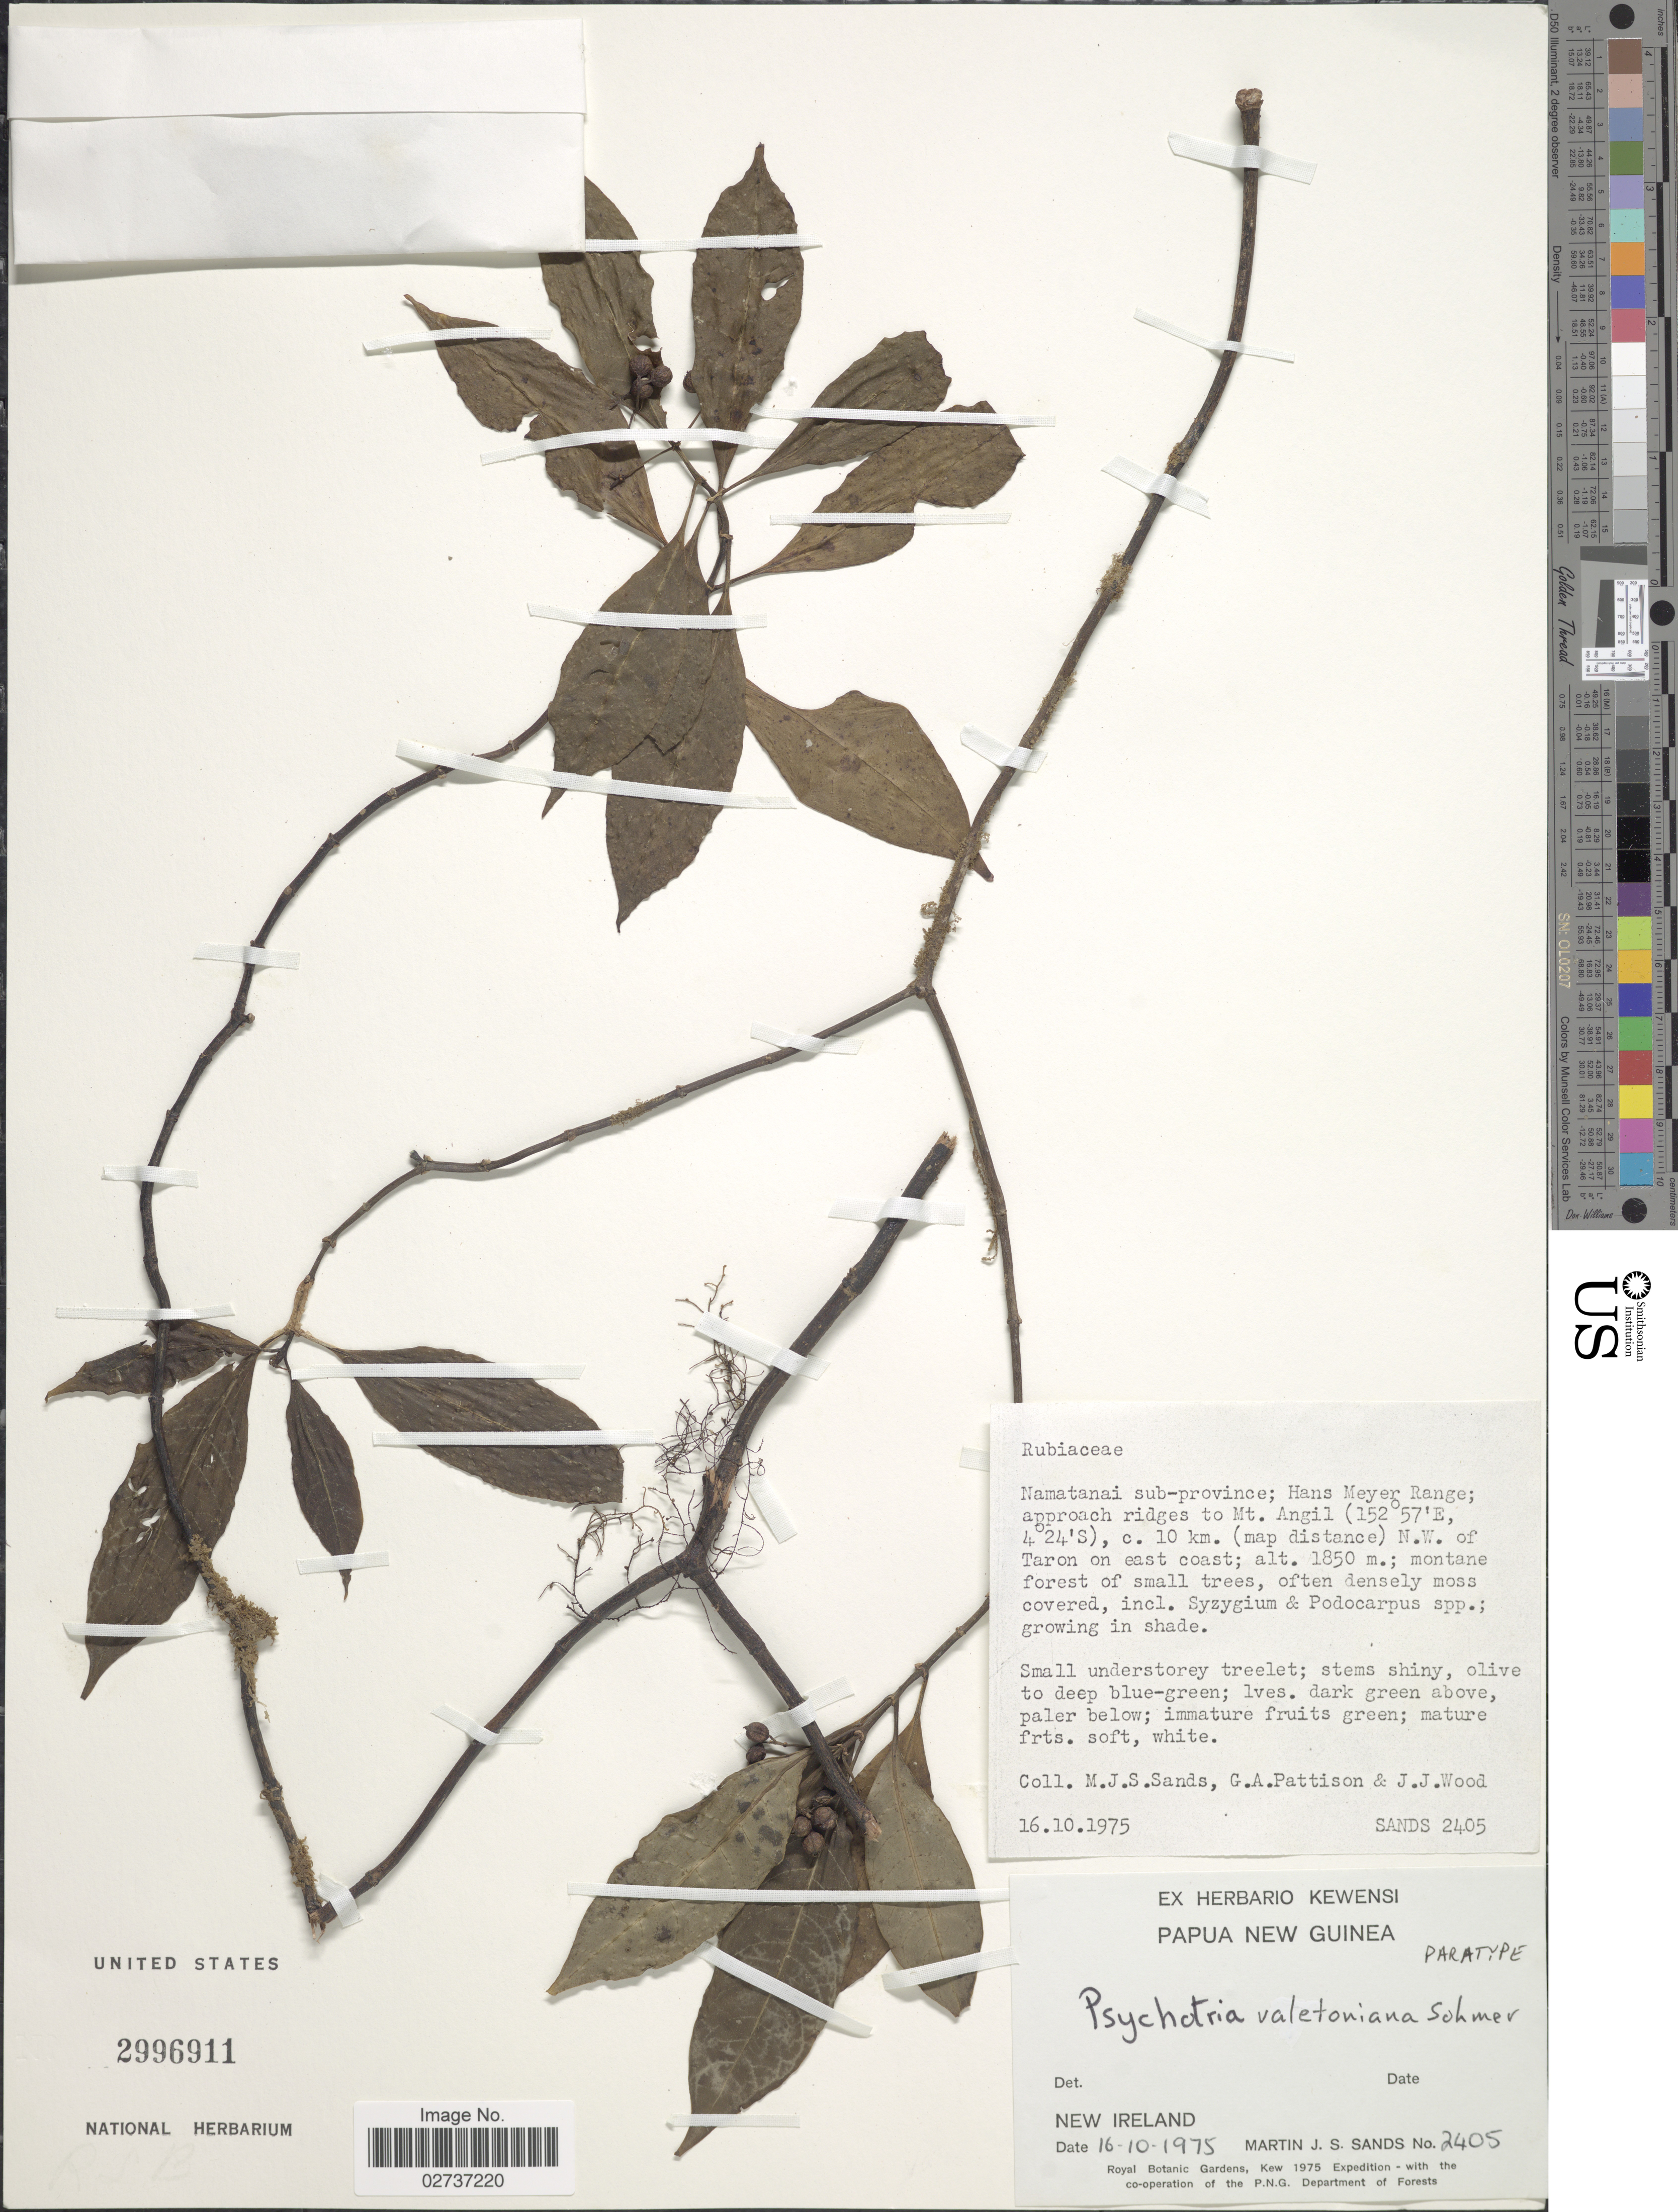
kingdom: Plantae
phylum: Tracheophyta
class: Magnoliopsida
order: Gentianales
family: Rubiaceae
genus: Psychotria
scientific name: Psychotria valetoniana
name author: Sohmer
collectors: M. Sands, G. Pattison & J. Wood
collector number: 2405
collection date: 1975-10-16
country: Papua New Guinea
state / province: New Ireland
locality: Namatanai sub-province: Hans Meyer Range: approach ridges to Mt. Angil, ca. 10 km. (map distance) N.W. of Taron on east coast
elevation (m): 1850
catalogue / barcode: US 2996911